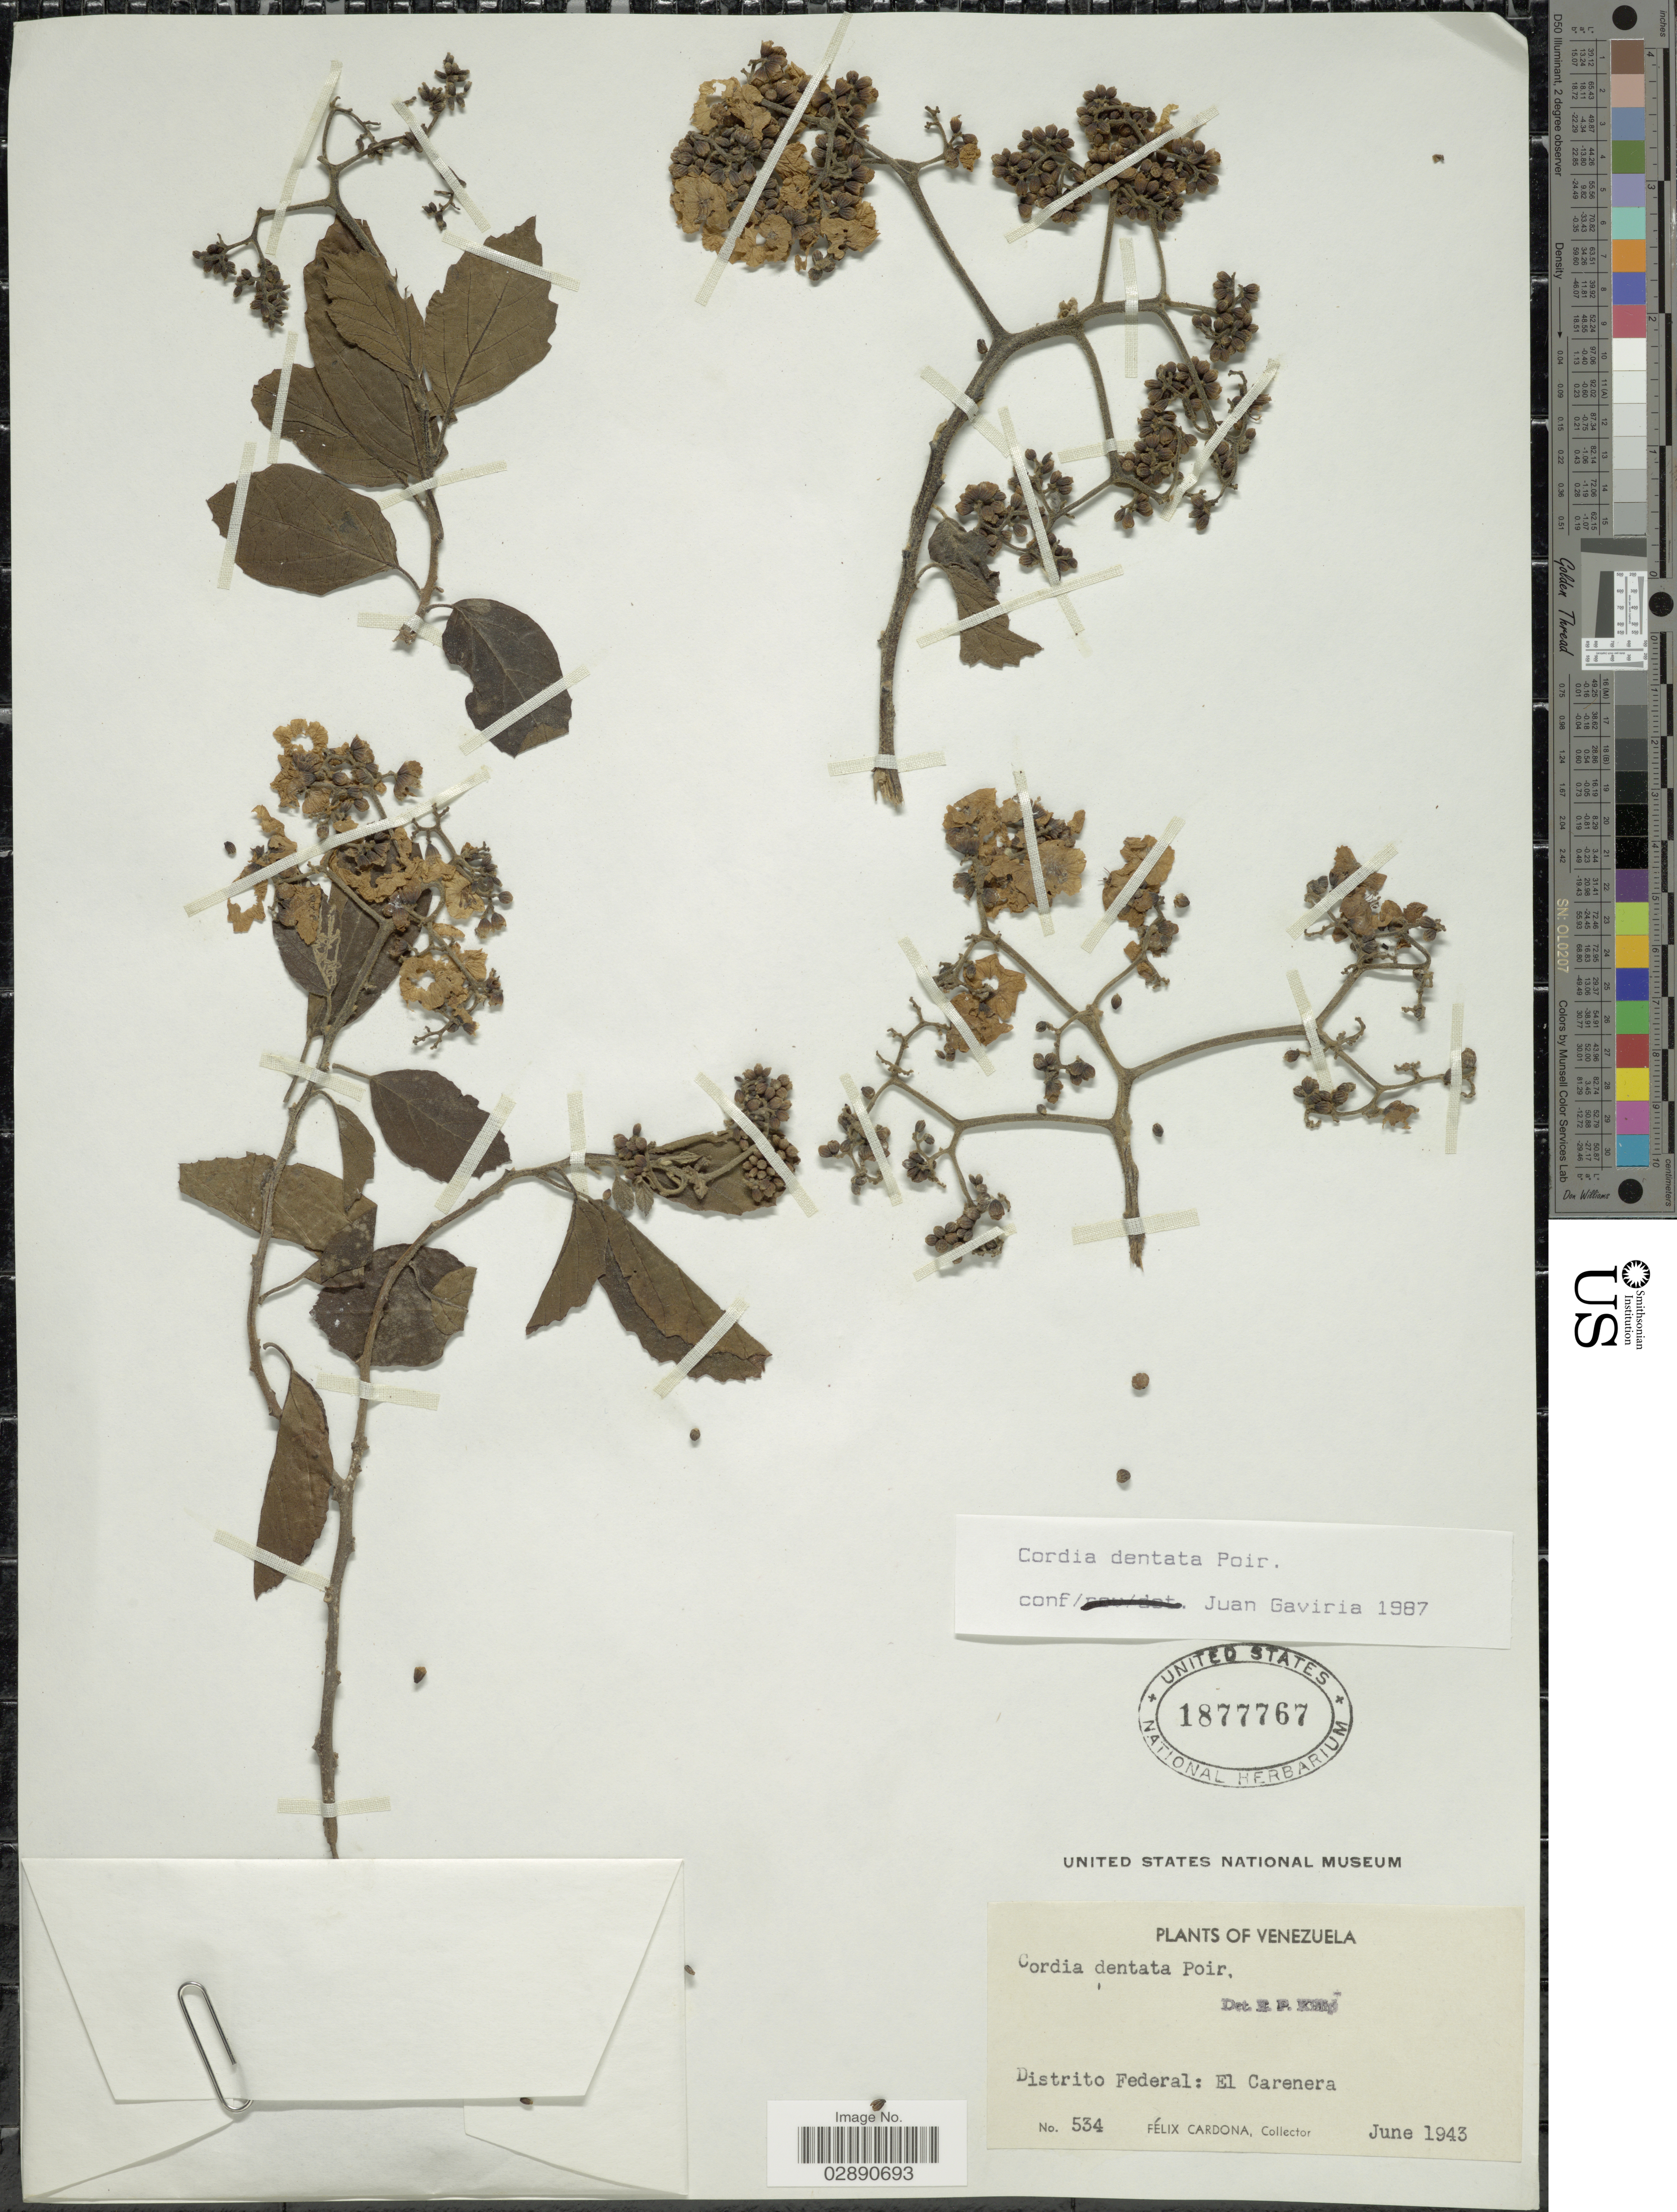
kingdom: Plantae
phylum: Tracheophyta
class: Magnoliopsida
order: Boraginales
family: Cordiaceae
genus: Cordia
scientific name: Cordia dentata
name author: Poir.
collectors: F. Cardona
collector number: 534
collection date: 1943-06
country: Venezuela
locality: Distrito Federal: El Carenera.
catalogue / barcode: US 1877767